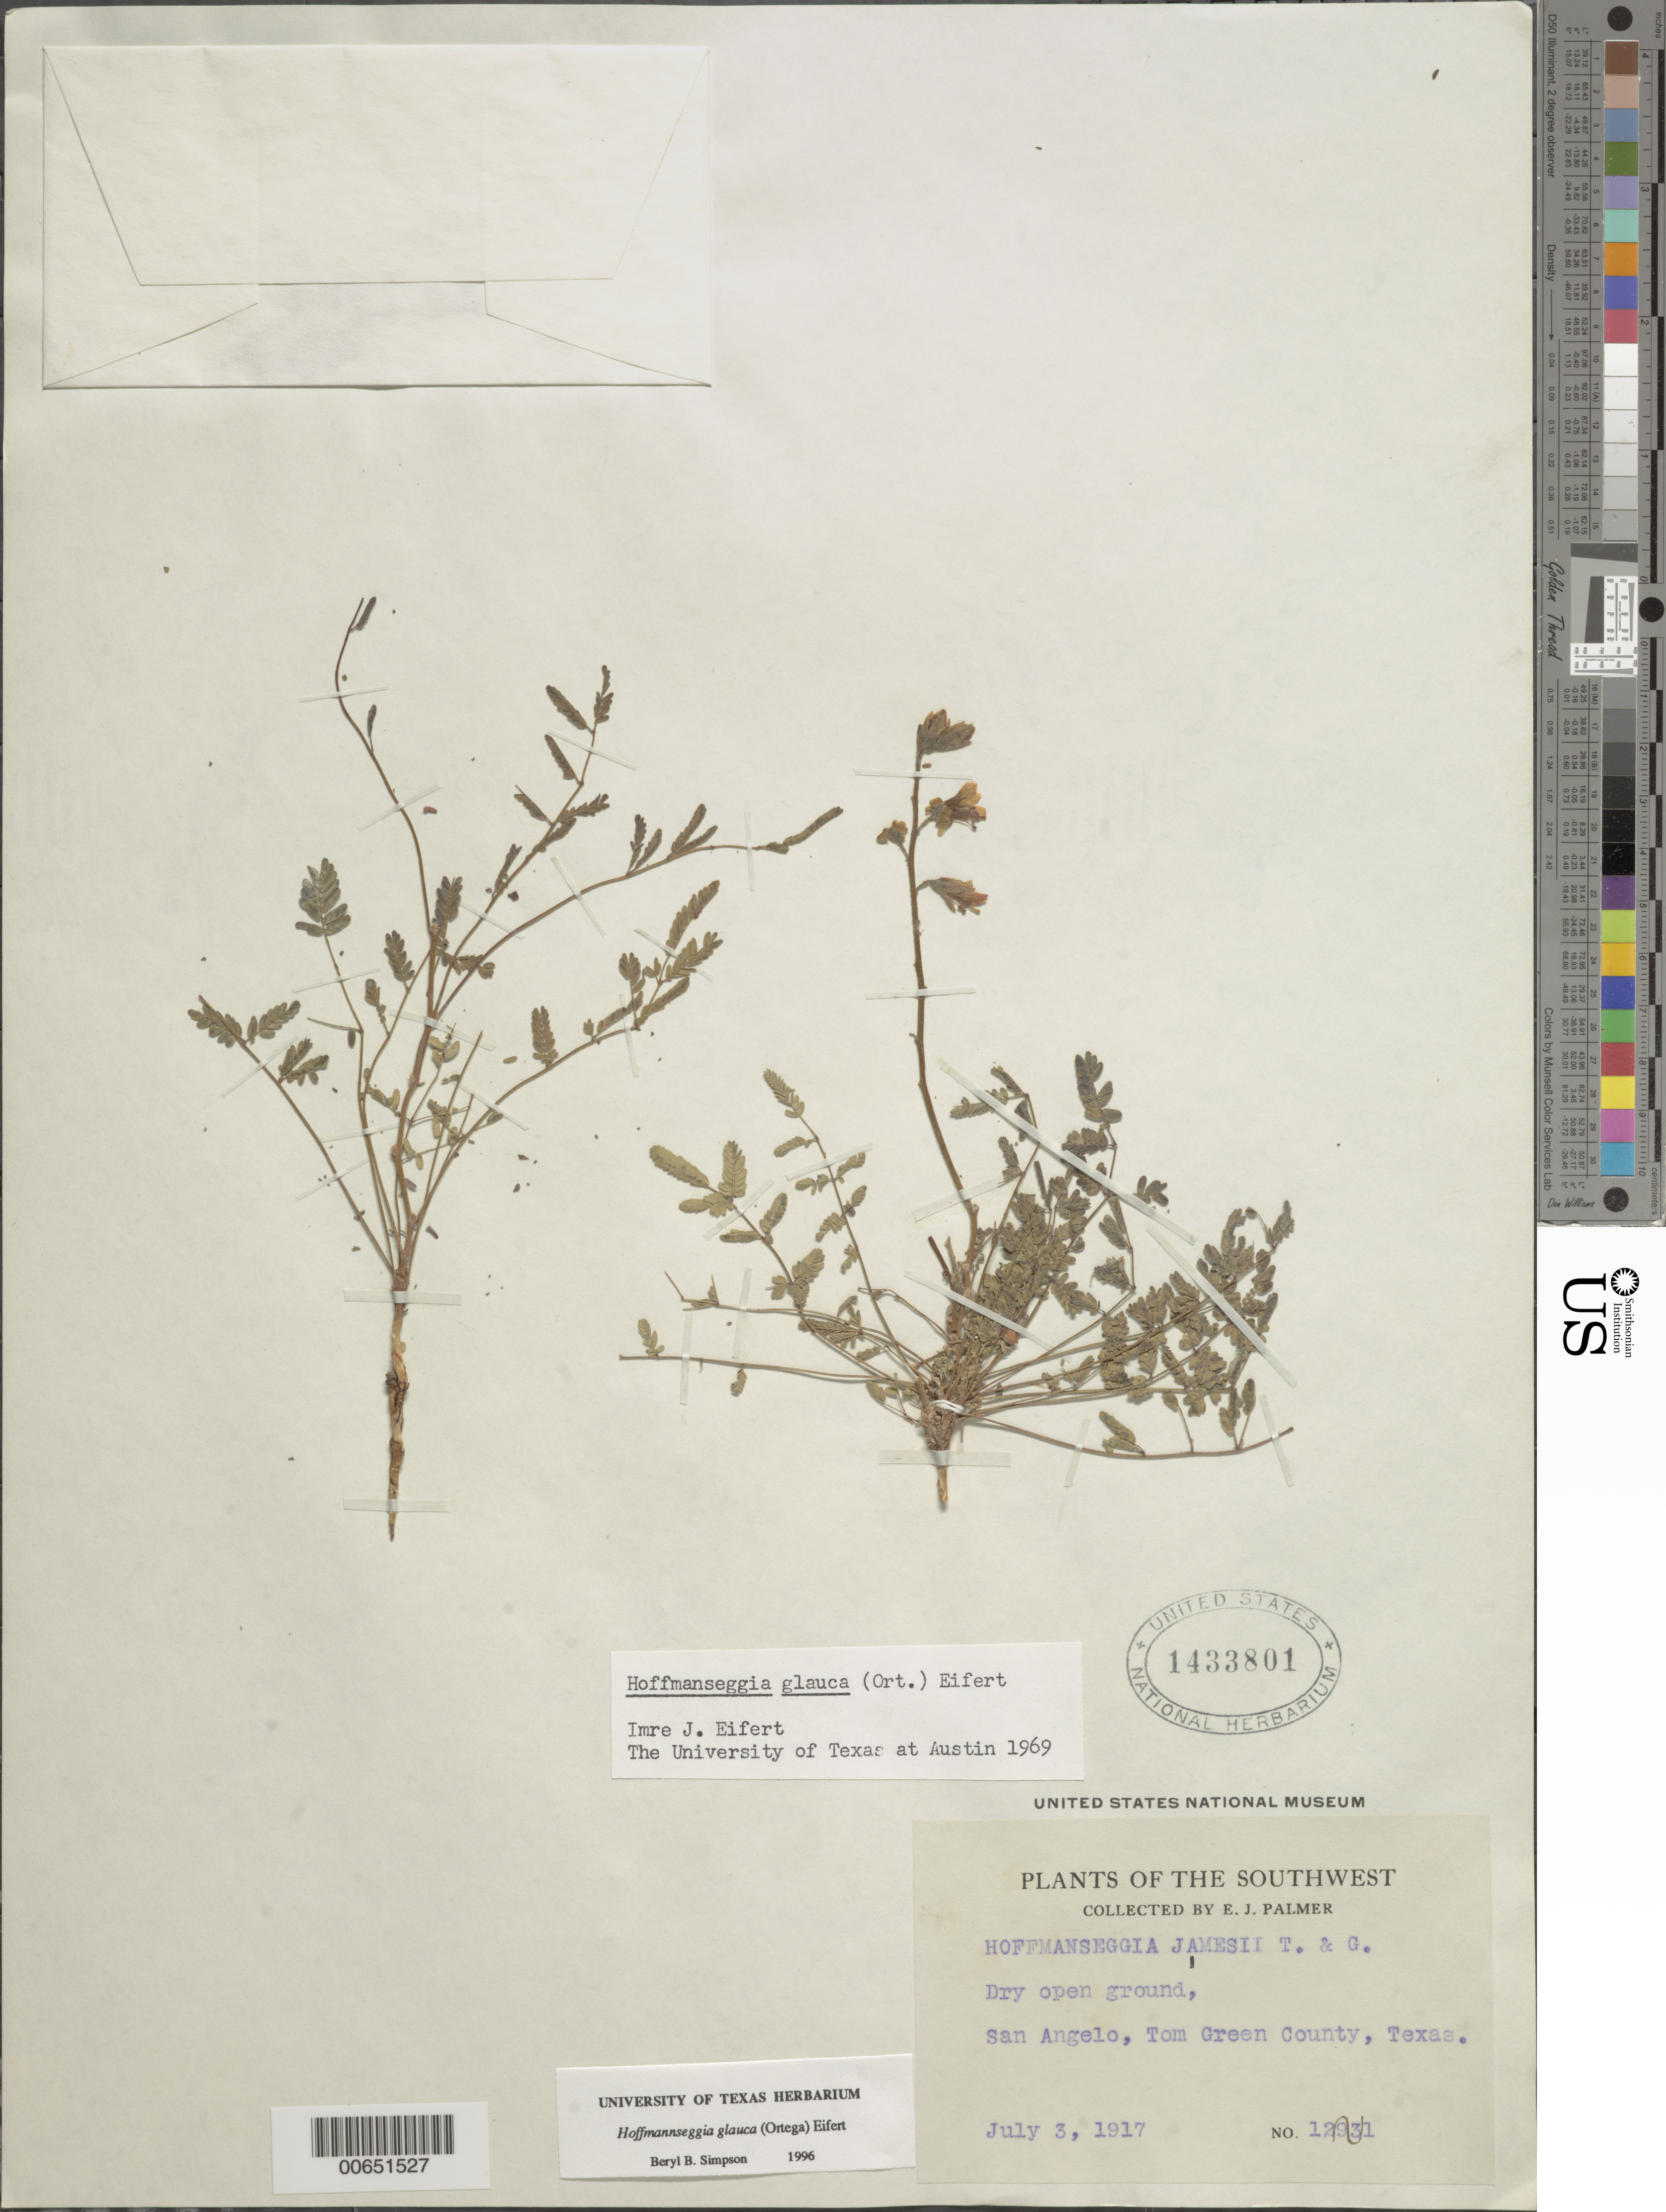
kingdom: Plantae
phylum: Tracheophyta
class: Magnoliopsida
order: Fabales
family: Fabaceae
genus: Hoffmannseggia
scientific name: Hoffmannseggia glauca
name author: (Ortega) Eifert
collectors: E. Palmer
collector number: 12391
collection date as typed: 03 Jul 1917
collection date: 1917-07-03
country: United States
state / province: Texas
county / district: Tom Green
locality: San Angelo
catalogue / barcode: US 1433801